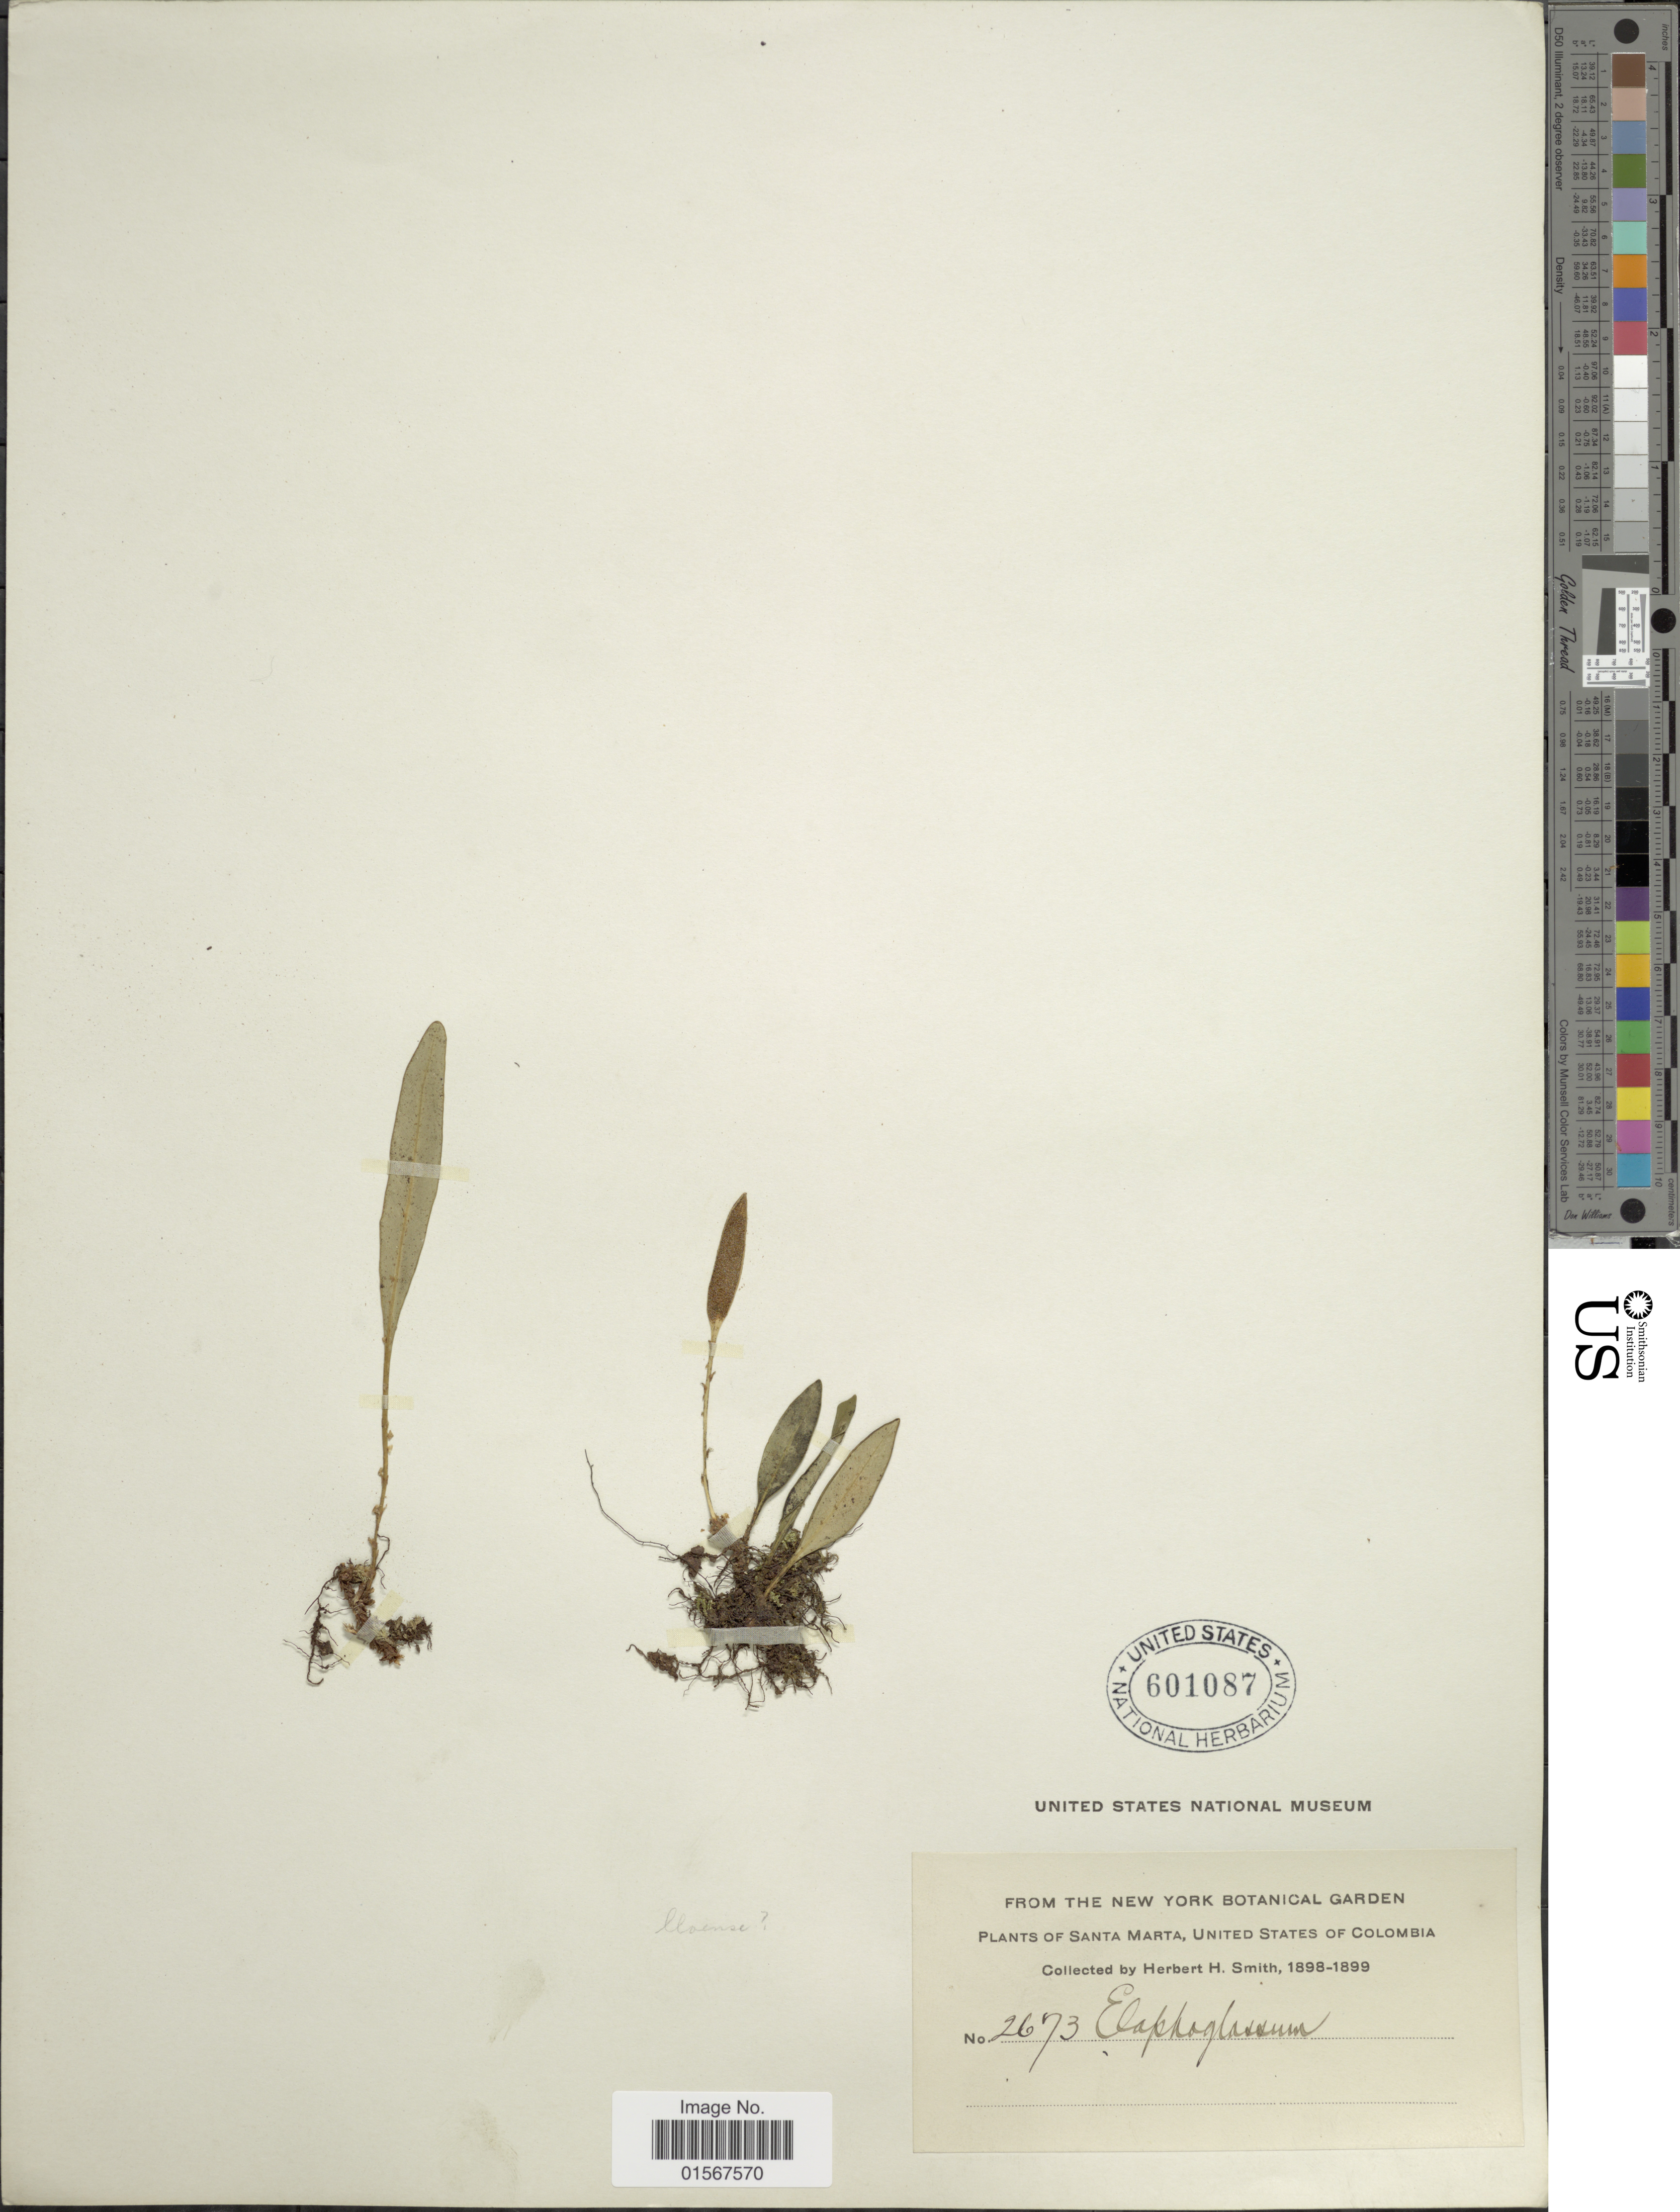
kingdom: Plantae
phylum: Tracheophyta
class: Polypodiopsida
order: Polypodiales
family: Dryopteridaceae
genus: Elaphoglossum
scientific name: Elaphoglossum revolvens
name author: (Fée) C. Chr.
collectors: Herbert H. Smith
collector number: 2673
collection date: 1898/1899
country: Colombia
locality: Santa Marta, United States of Colombia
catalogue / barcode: US 601087